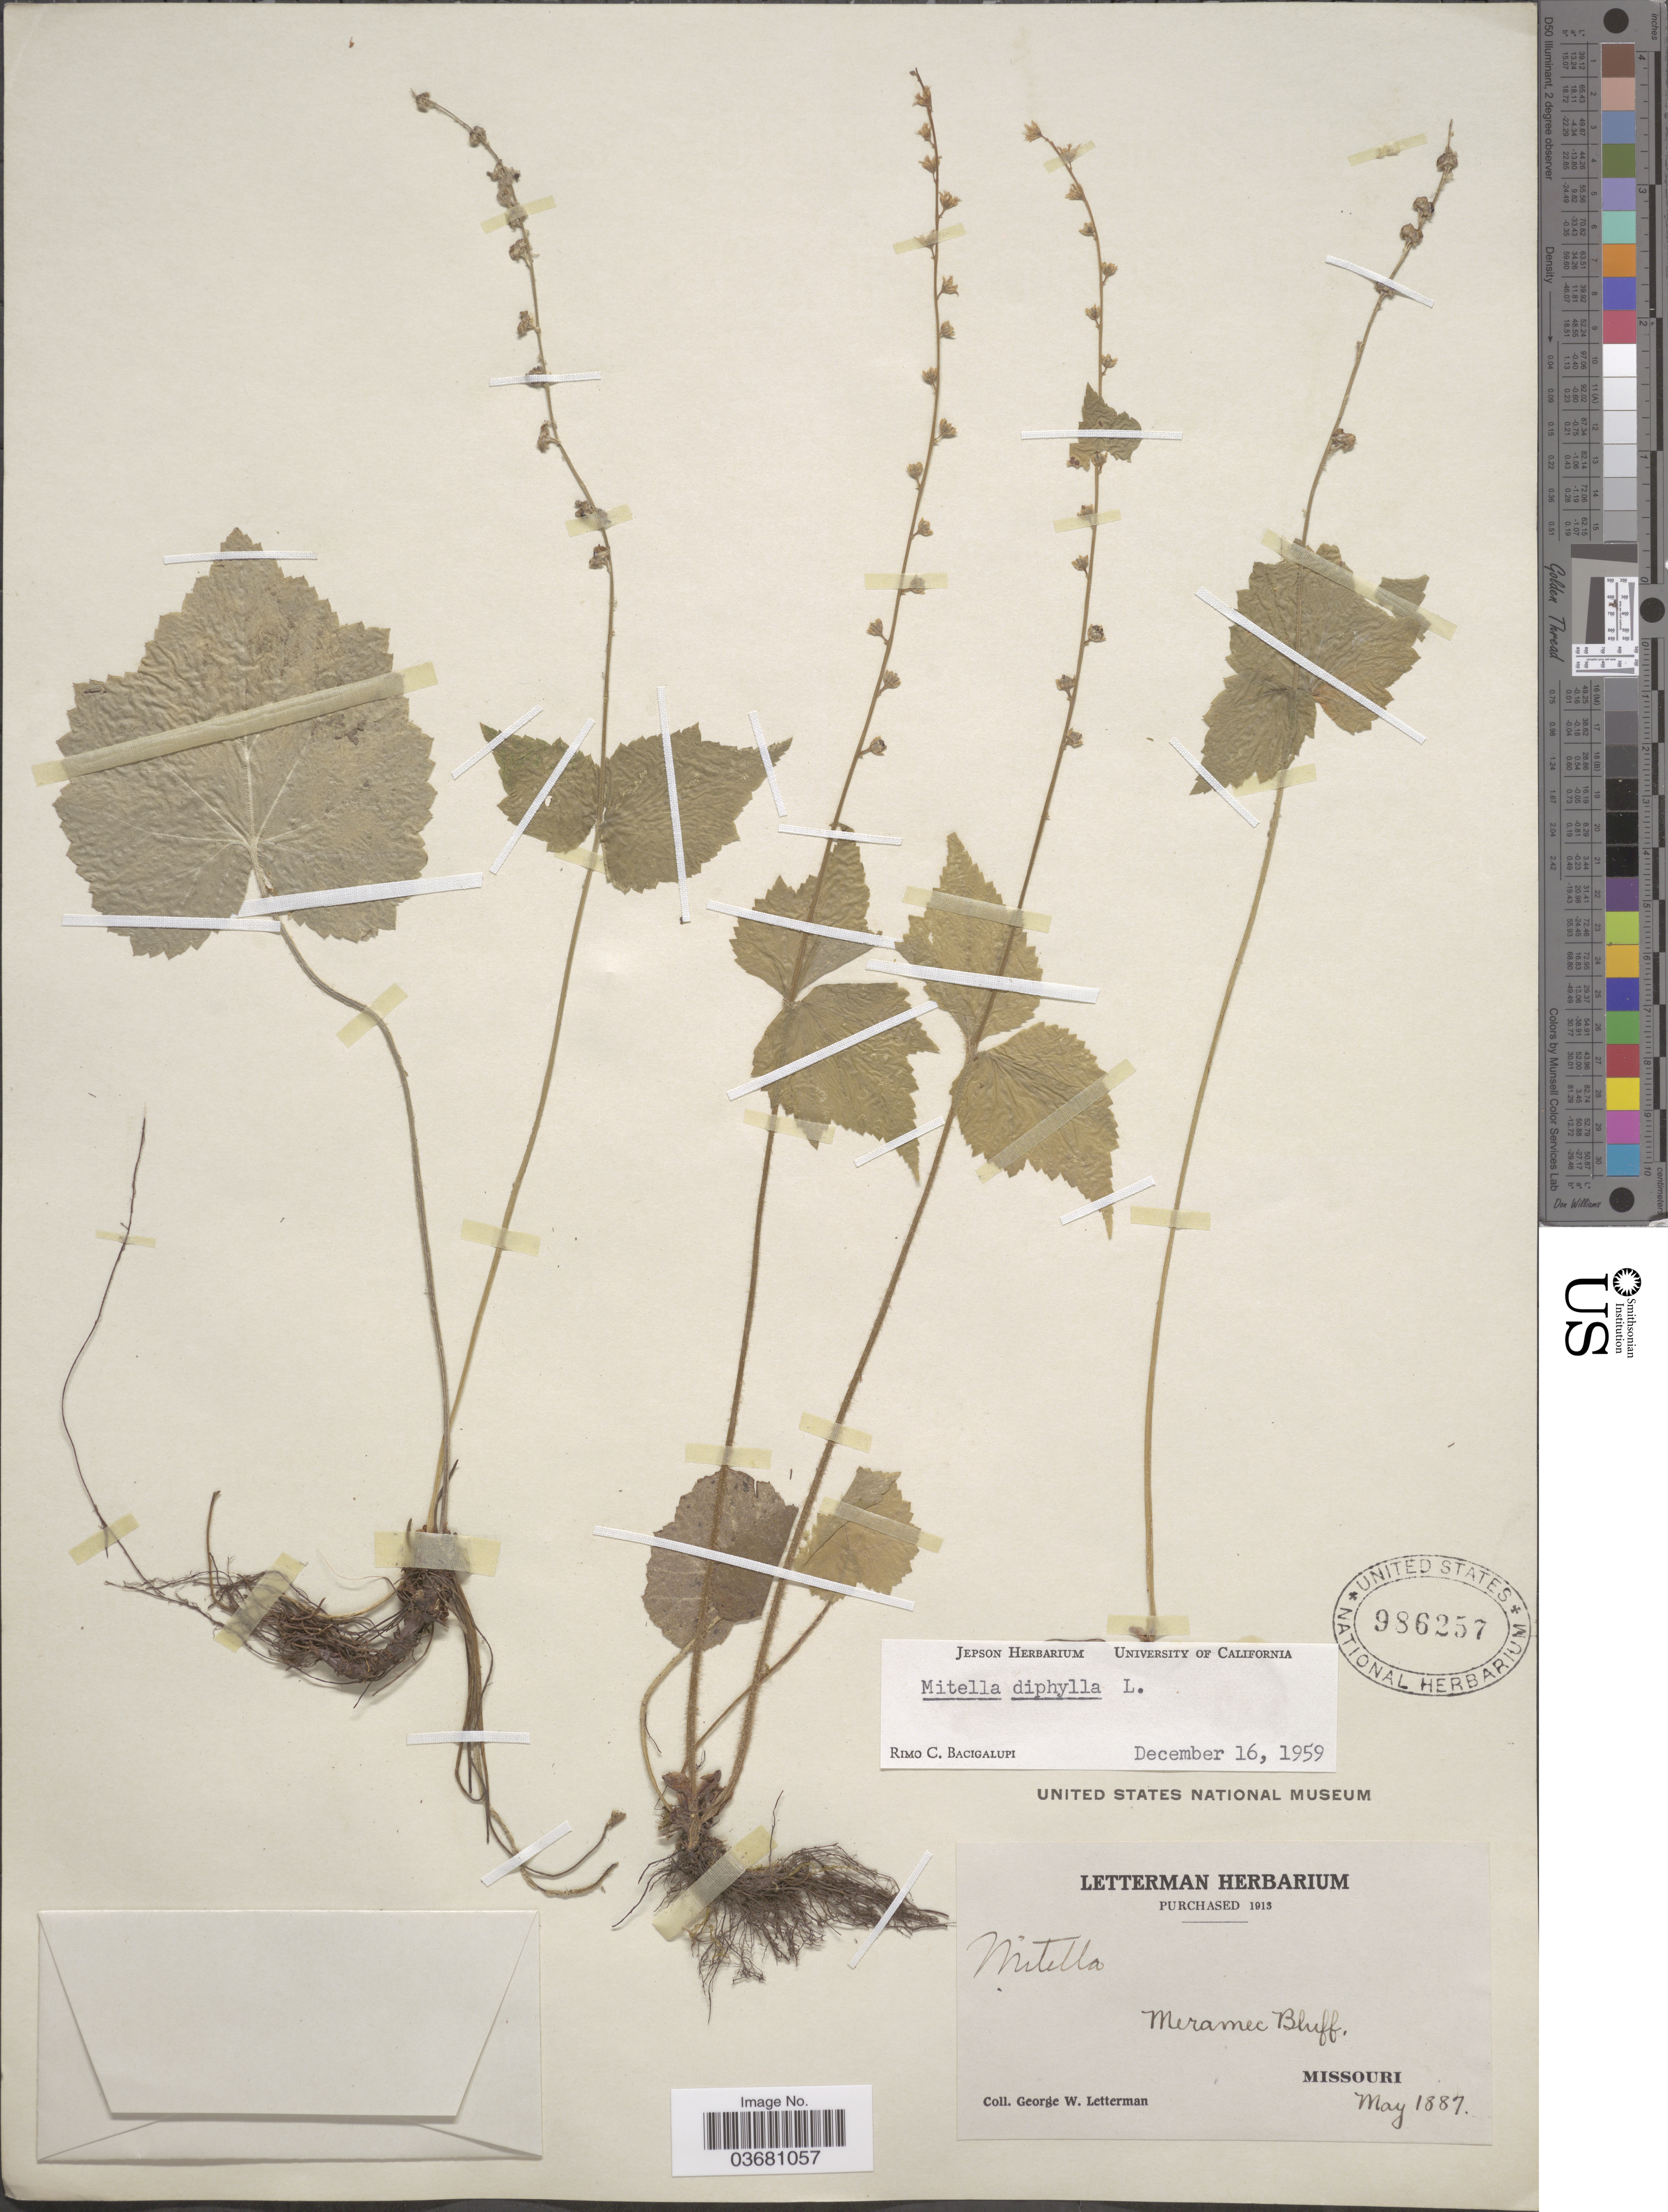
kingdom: Plantae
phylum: Tracheophyta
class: Magnoliopsida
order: Saxifragales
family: Saxifragaceae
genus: Mitella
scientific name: Mitella diphylla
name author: L.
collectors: G. W. Letterman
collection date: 1887-05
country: United States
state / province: Missouri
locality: Meramec Bluff.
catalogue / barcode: US 986257